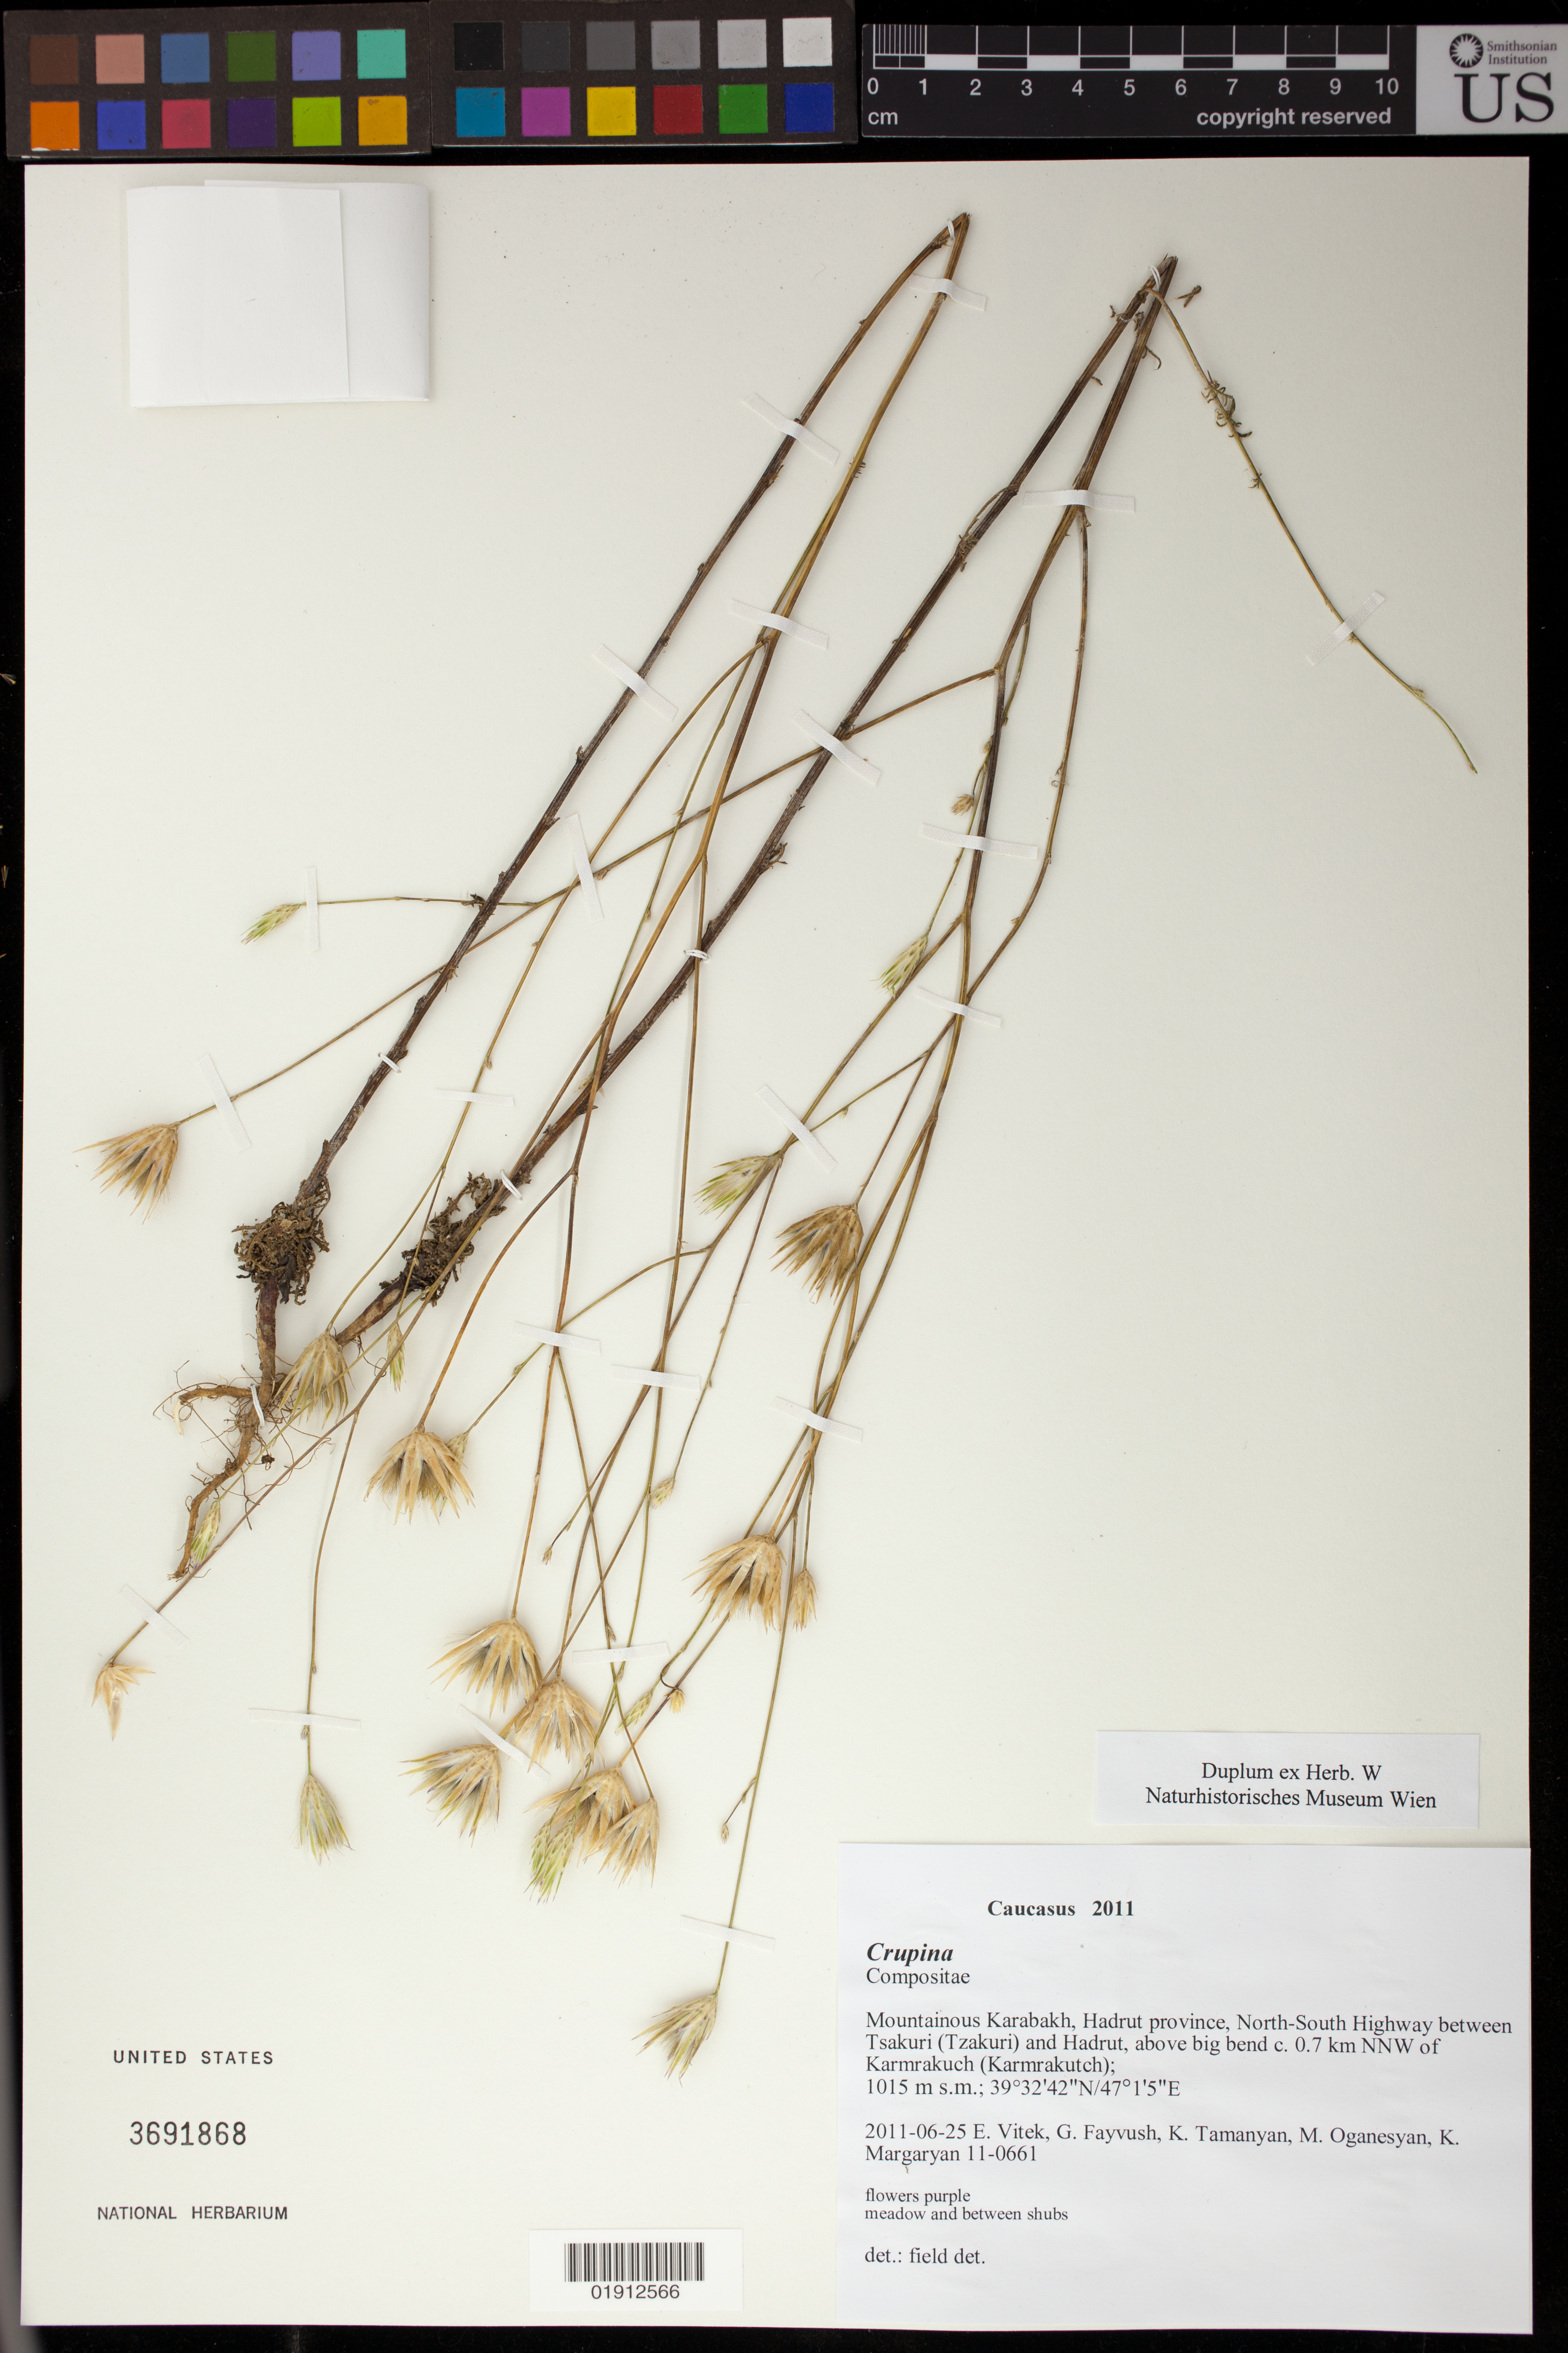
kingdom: Plantae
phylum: Tracheophyta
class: Magnoliopsida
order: Asterales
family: Asteraceae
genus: Crupina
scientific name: Crupina sp.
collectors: E. Vitek, G. Fayvush, K. Tamanyan, M. Oganesian & K. Margaryan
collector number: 11-0661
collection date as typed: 2011-06-25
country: Azerbaijan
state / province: Nagorno-Karabakh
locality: Mountainous Karabakh, Hadrut Province, North-South Highway between Tsakuri (Tzakuri) and Hadrut, above big bend c. 0.7 km NNW of Karmrakuch (Karmrakutch).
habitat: meadow and between shrubs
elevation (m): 1015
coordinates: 39 32 42 N, 47 1 5 E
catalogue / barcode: US 3691868